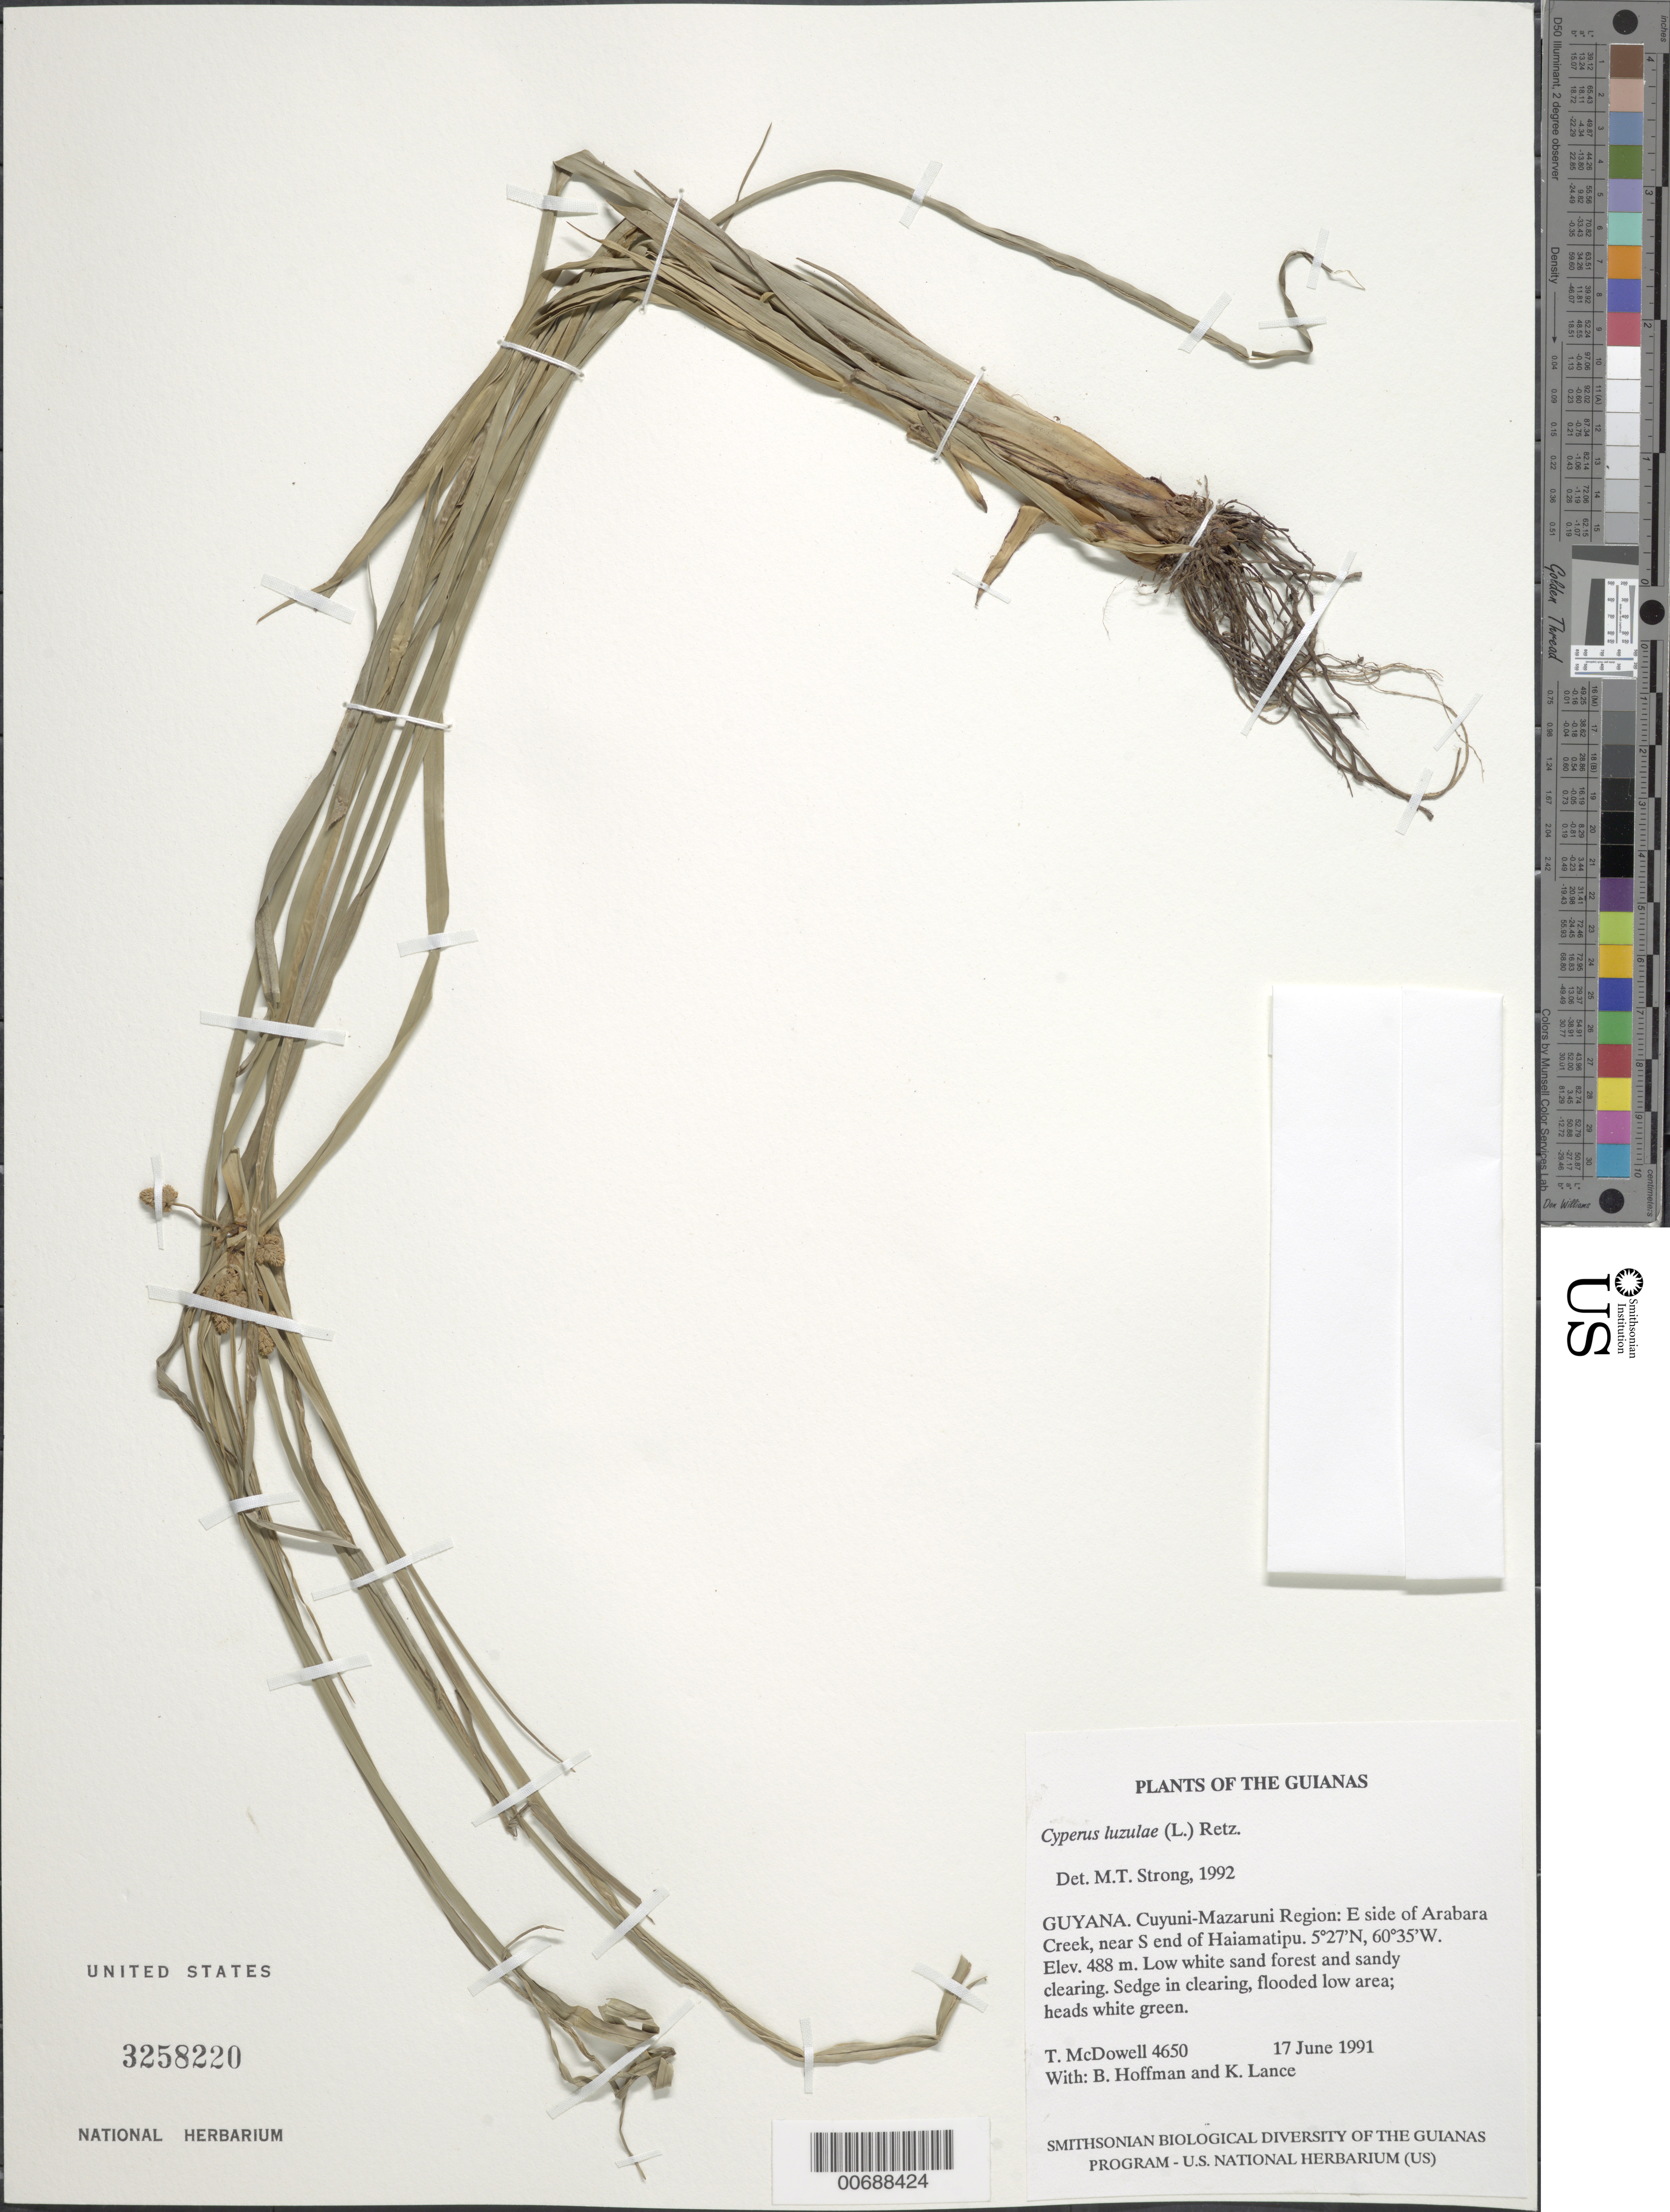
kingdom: Plantae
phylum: Tracheophyta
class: Liliopsida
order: Poales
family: Cyperaceae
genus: Cyperus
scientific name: Cyperus luzulae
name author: (L.) Rottb. ex Retz.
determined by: Strong, M. T., (US), Smithsonian Institution - National Museum of Natural History (UNITED STATES)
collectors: T. McDowell, B. Hoffman & K. Lance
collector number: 4650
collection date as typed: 17 June 1991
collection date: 1991-06-17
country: Guyana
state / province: Cuyuni-Mazaruni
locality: E side of Arabaru Creek, near S end of Haiamatipu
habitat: Low white sand forest and sandy clearing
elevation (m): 488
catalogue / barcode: US 3258220